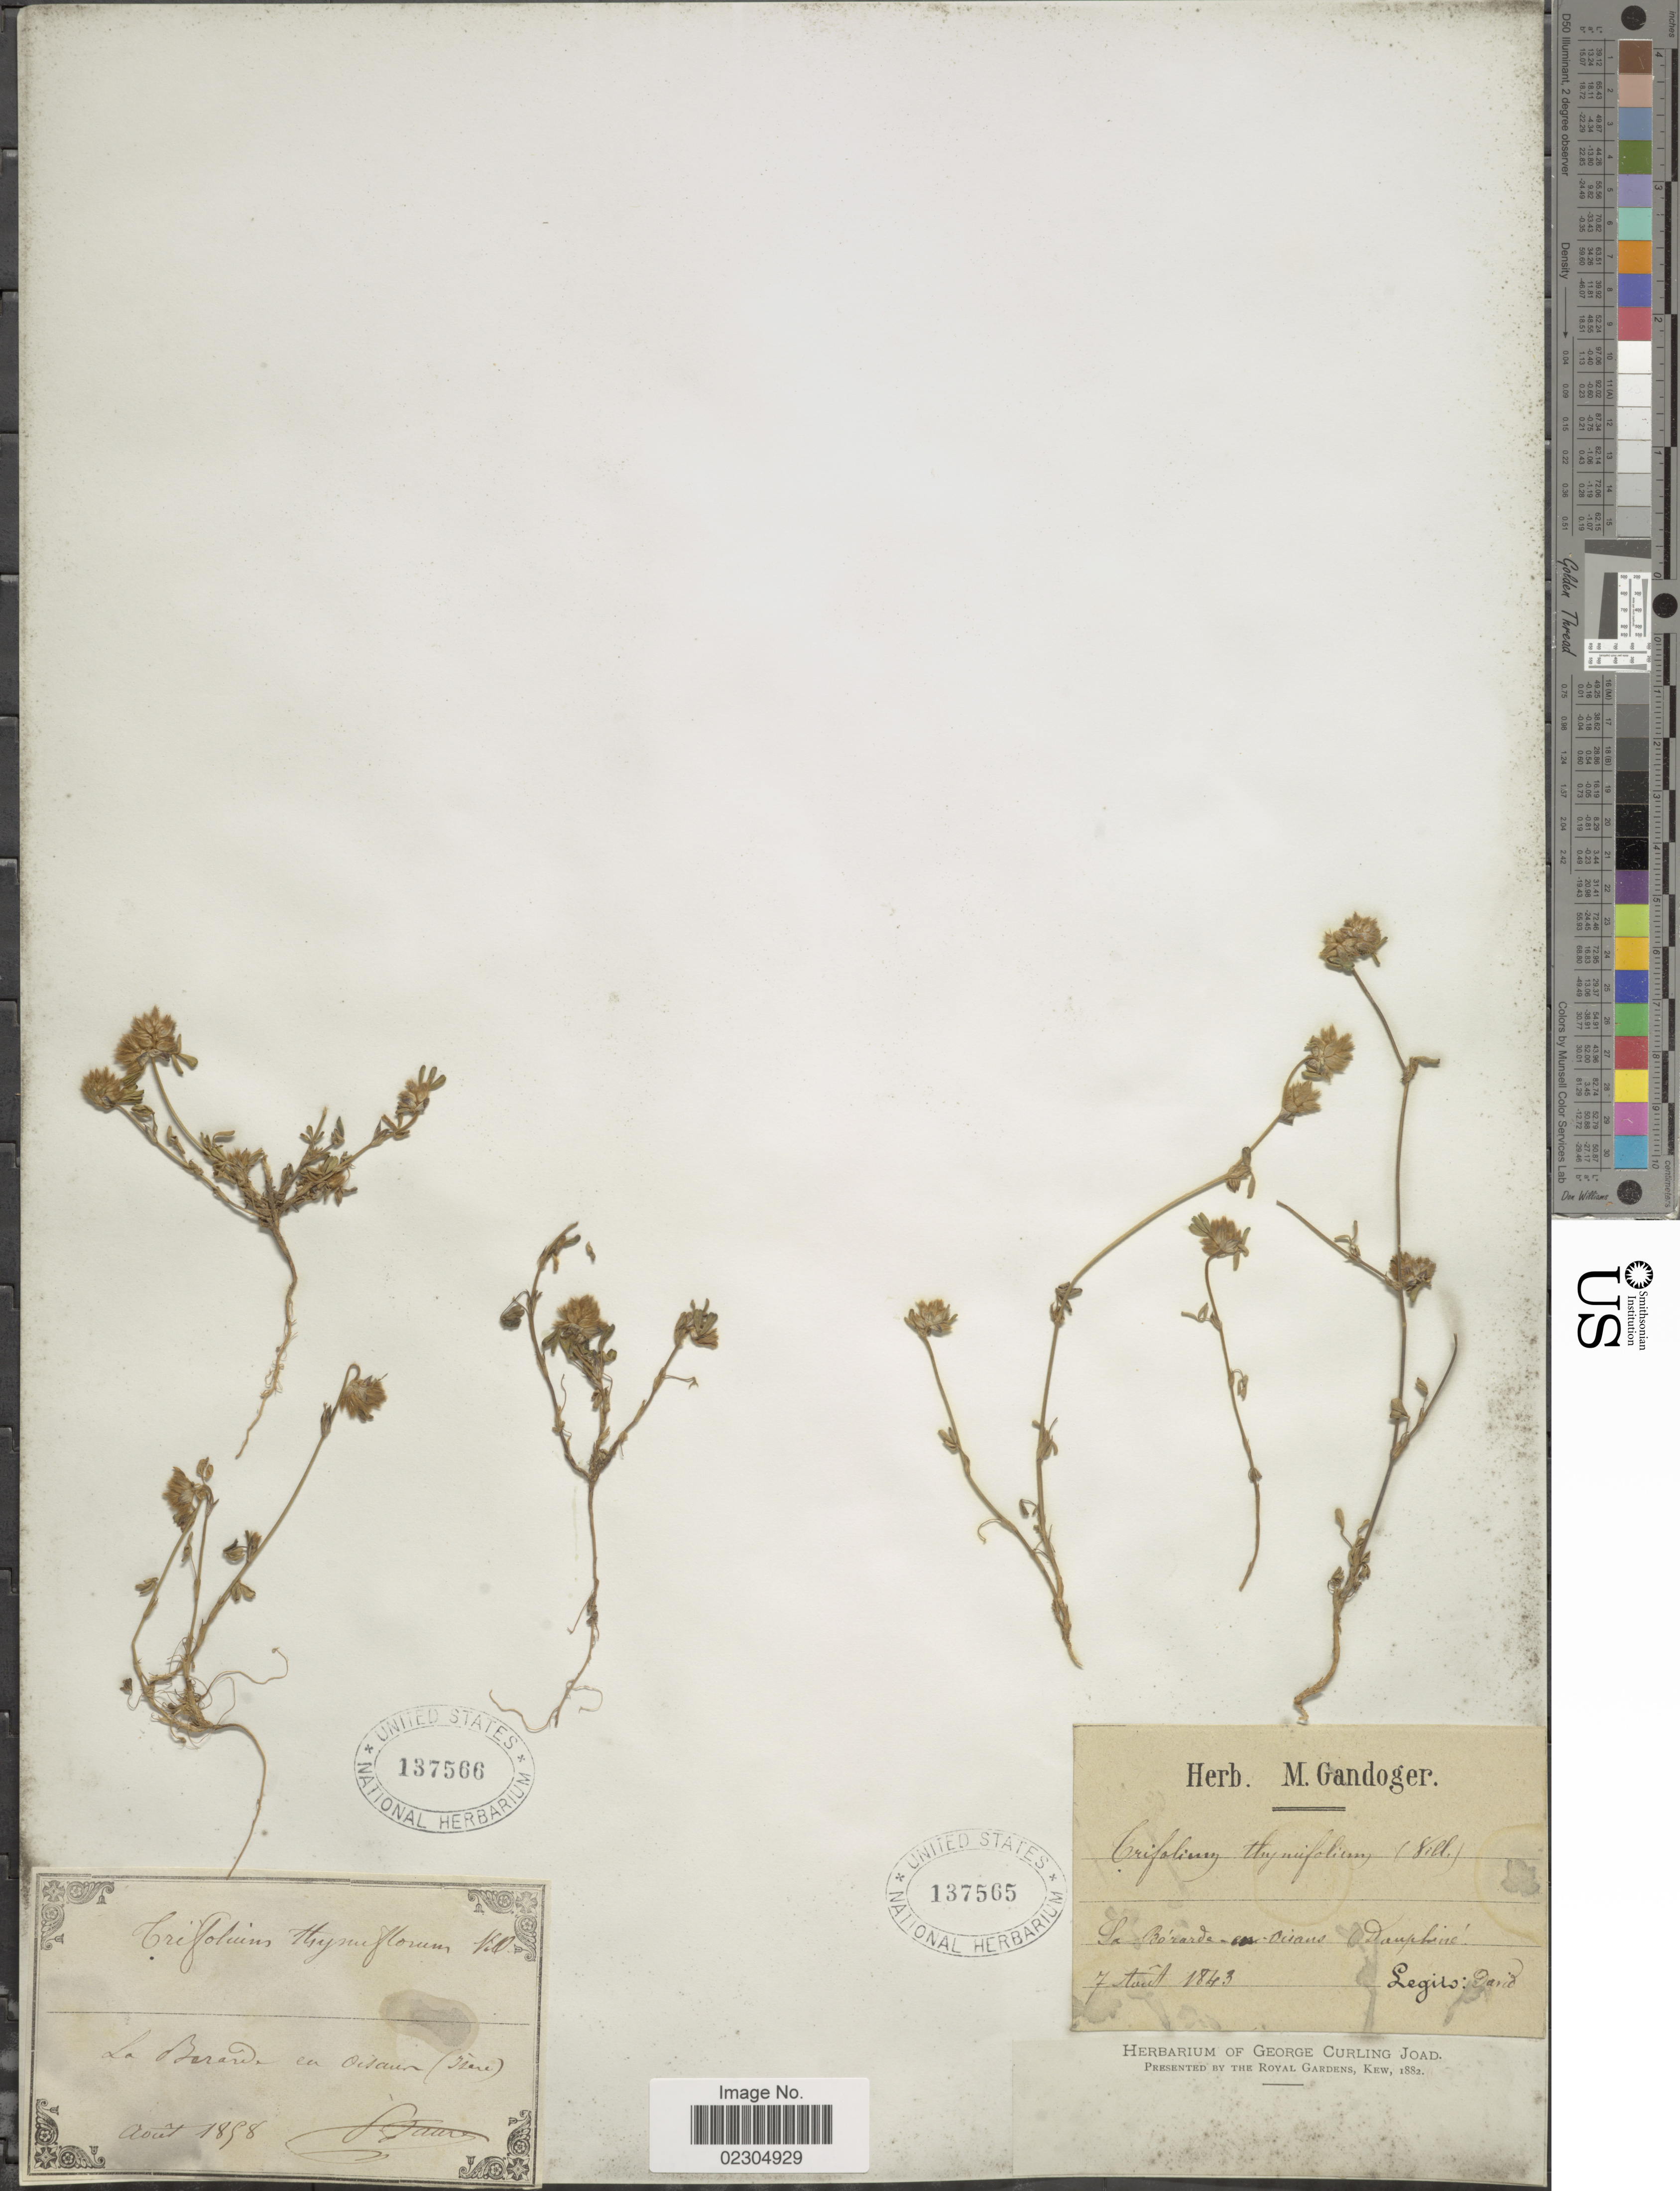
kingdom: Plantae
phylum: Tracheophyta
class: Magnoliopsida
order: Fabales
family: Fabaceae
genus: Trifolium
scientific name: Trifolium thymifolium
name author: Vill.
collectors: -. David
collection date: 1843-08-07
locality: La Borado - [illegible text] - Oisano. Dauphine[interpreted]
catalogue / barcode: US 137565-2